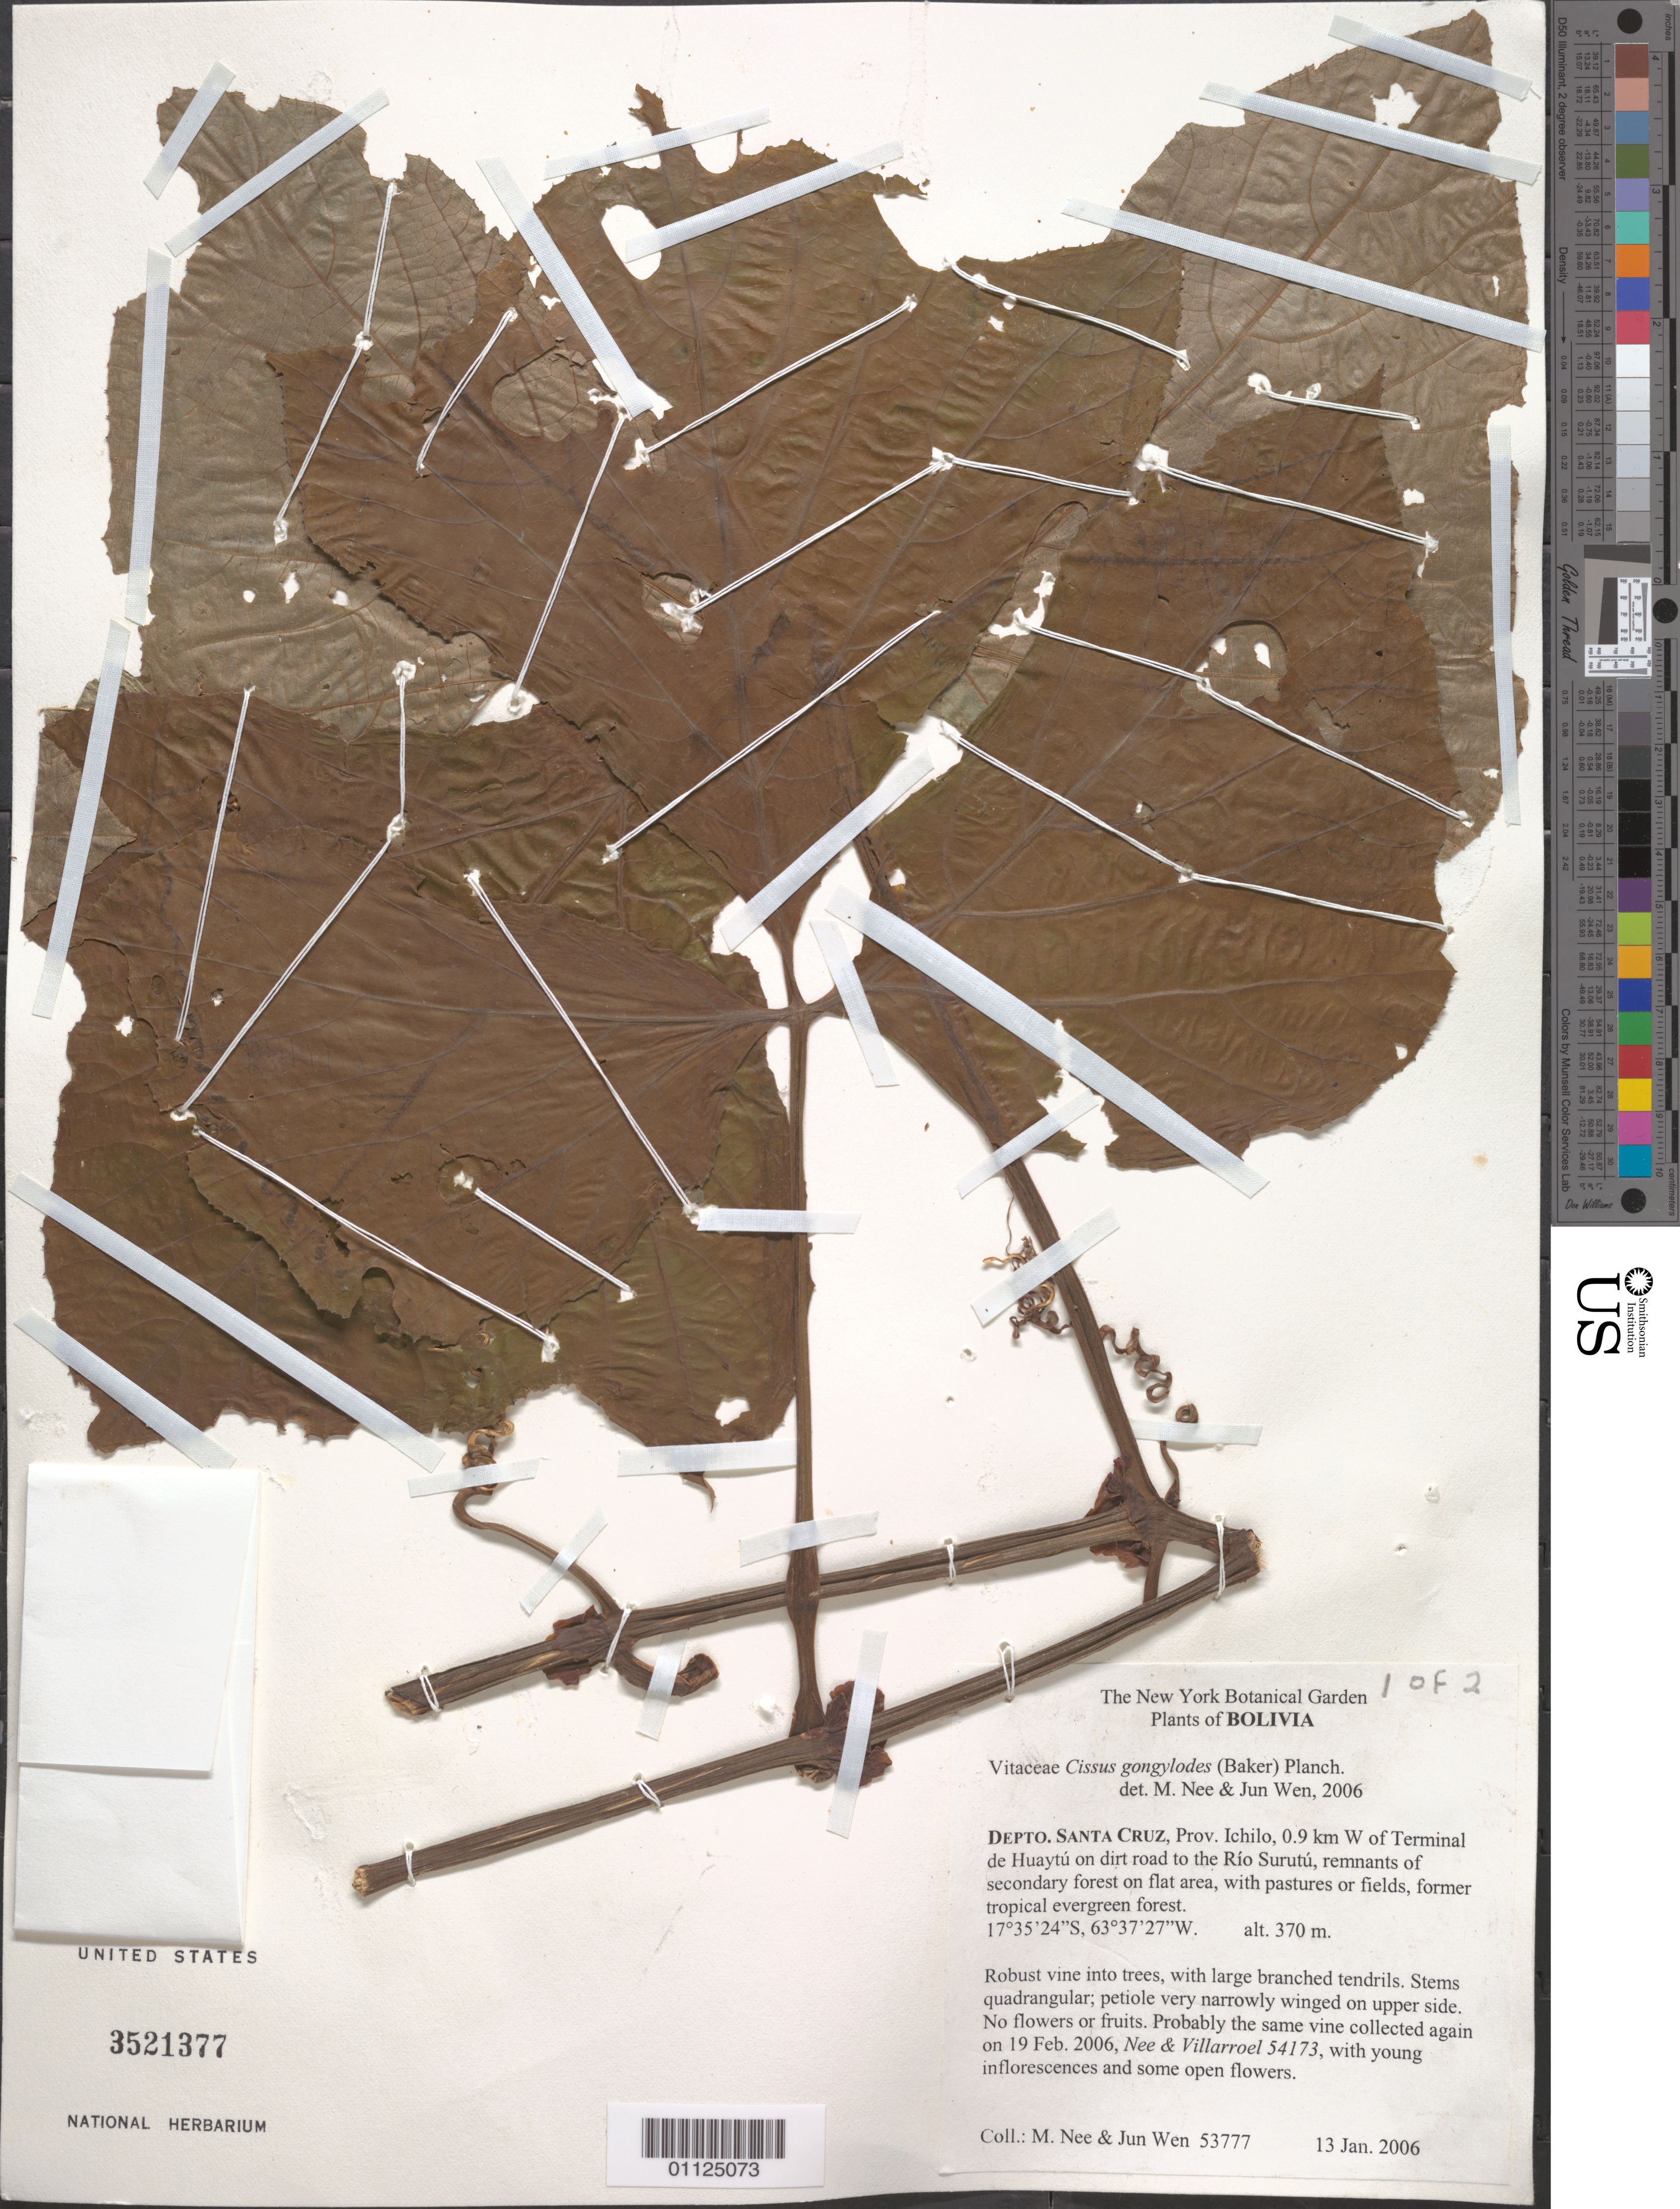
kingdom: Plantae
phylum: Tracheophyta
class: Magnoliopsida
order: Vitales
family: Vitaceae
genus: Cissus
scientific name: Cissus gongylodes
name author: (Burch. & Baker) Planch.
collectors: M. Nee & J. Wen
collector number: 53777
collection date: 2006-01-13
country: Bolivia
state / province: Santa Cruz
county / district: Ichilo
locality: Depto. Santa Cruz. 0.9 km W of Terminal de Huaytu on dirt road to the Rio Surutu.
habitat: Robust vine into trees, with branched tendrils. Remnants of secondary forest on flat area, with pastures or fields, former tropical evergreen forest.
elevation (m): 370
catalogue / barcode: US 3521377